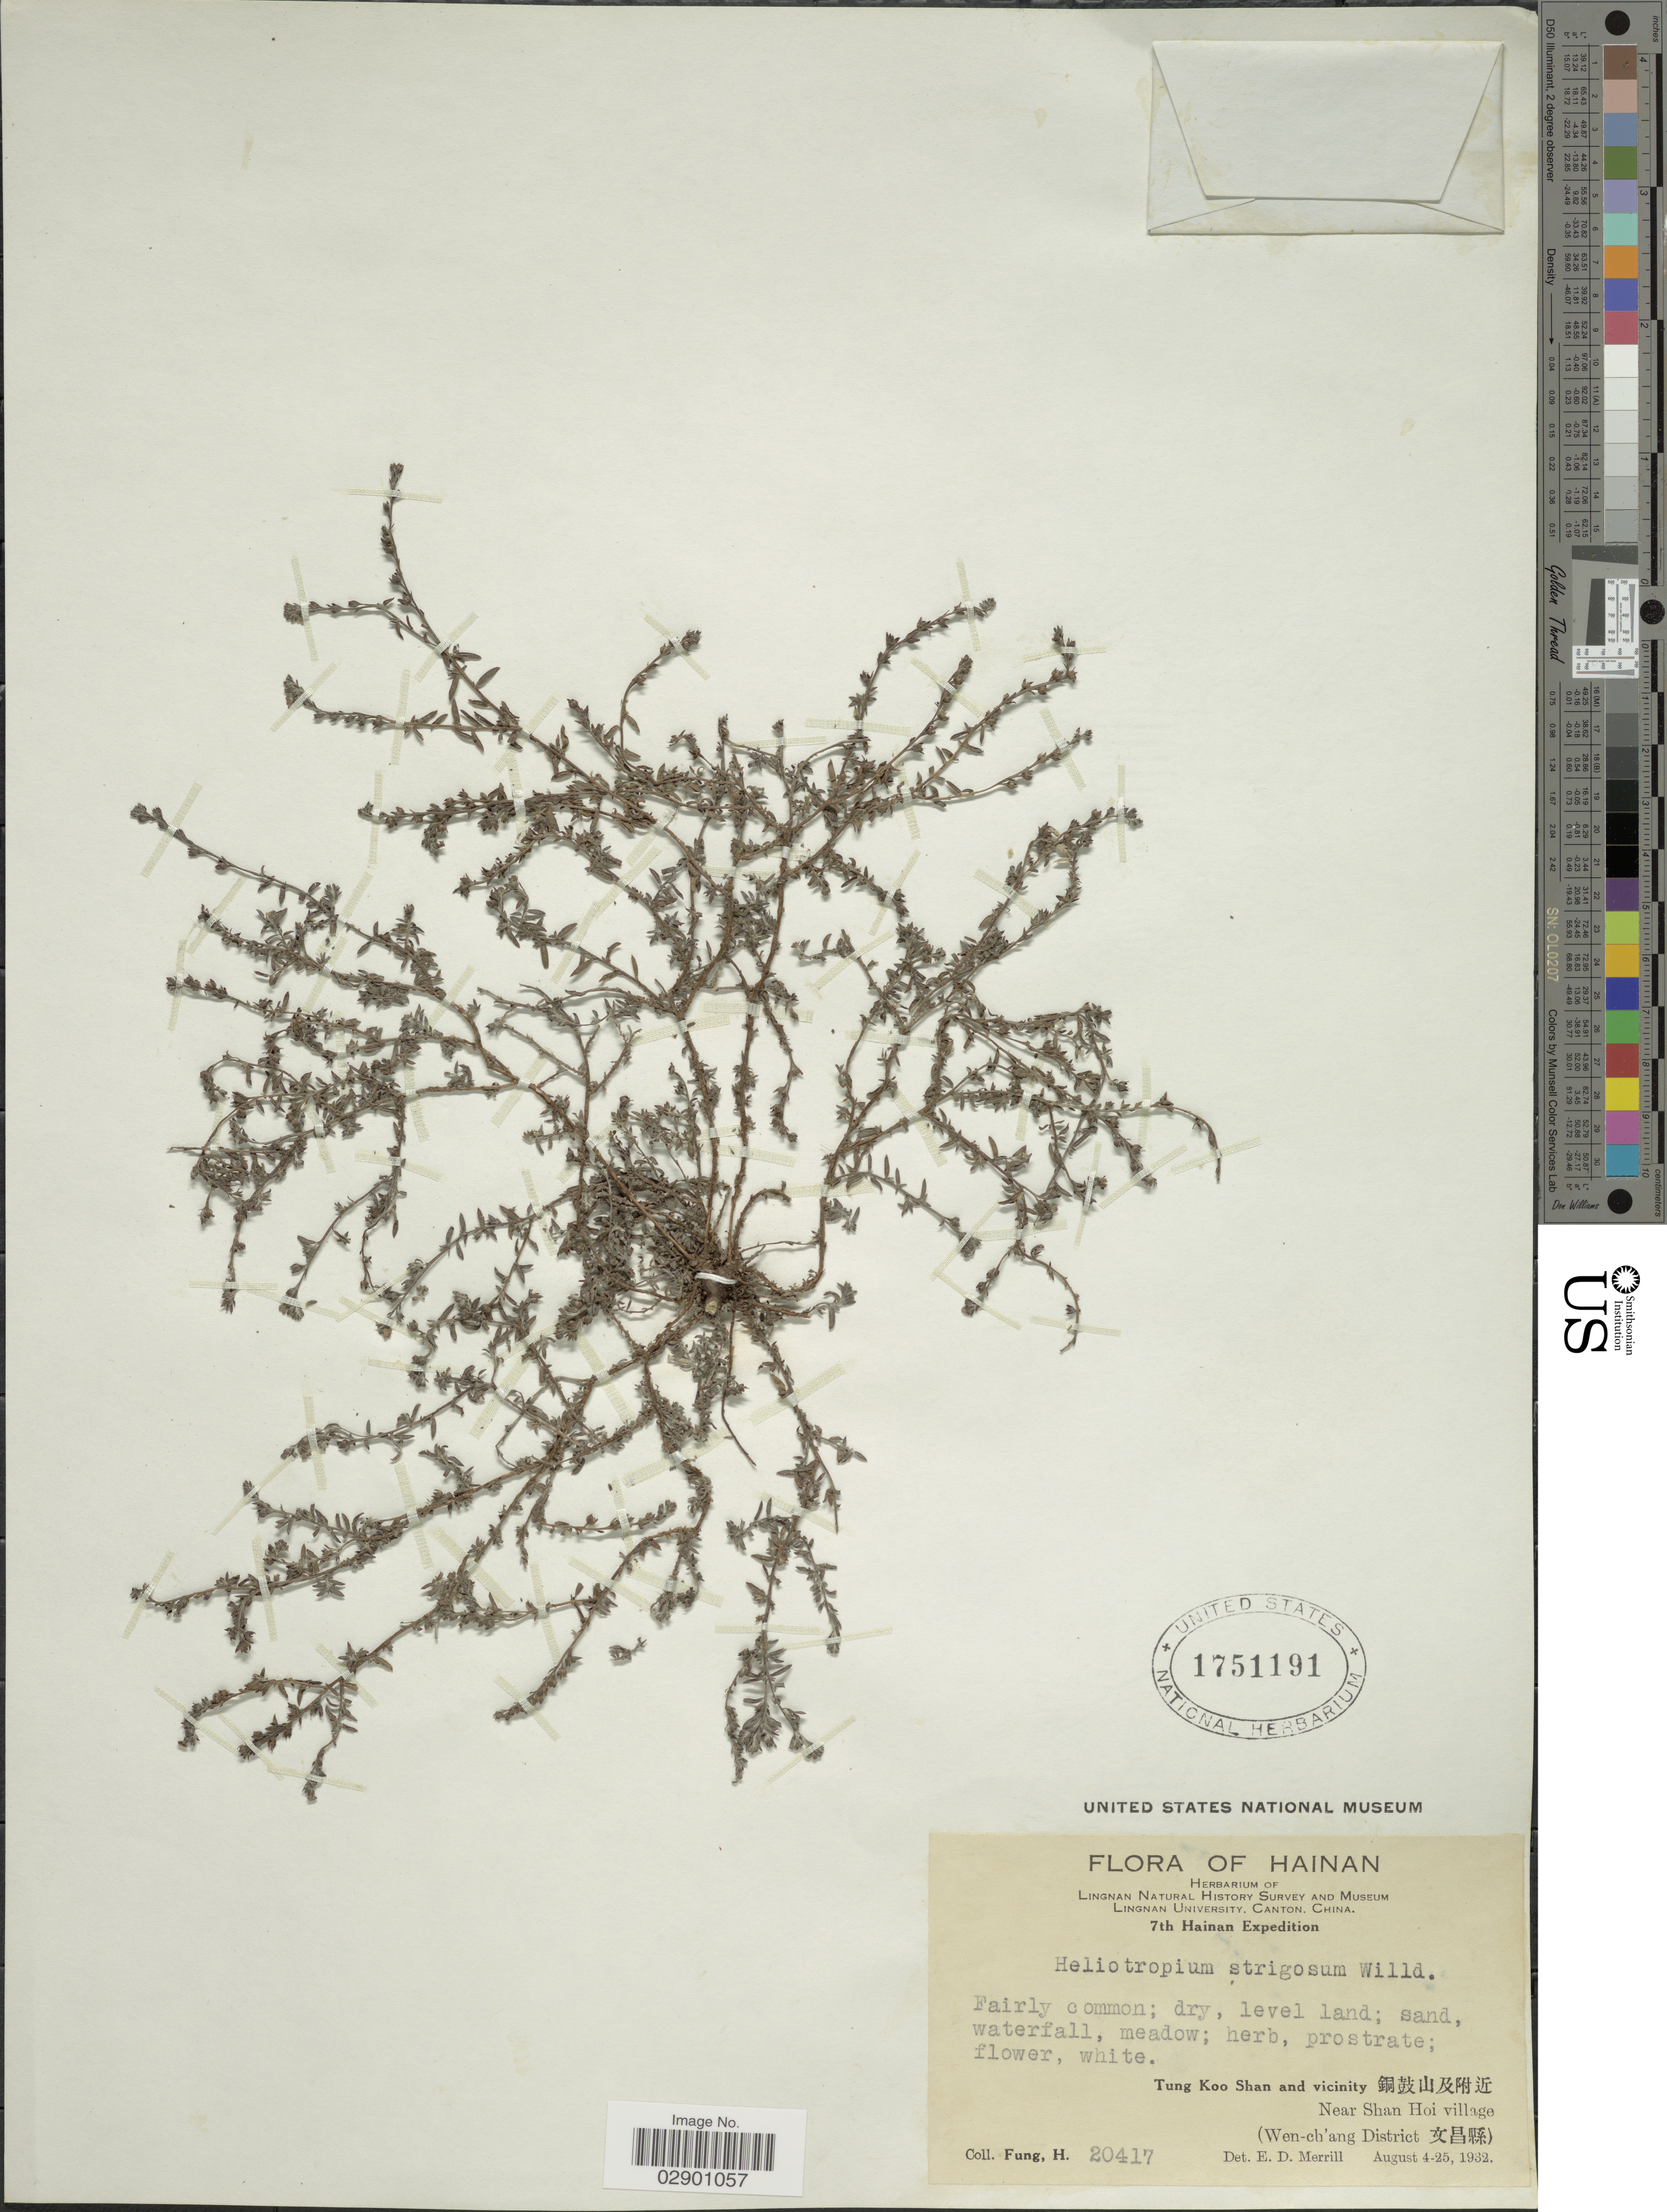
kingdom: Plantae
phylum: Tracheophyta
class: Magnoliopsida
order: Boraginales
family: Heliotropiaceae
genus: Heliotropium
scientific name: Heliotropium marifolium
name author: J. Koenig ex Retz.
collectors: H. Fung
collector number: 20417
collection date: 1932-08-04/1932-08-25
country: China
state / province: Hainan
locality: Tung Koo Shan and vicinity. Near Shan Hoi village. (Wen-ch'ang District).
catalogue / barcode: US 1751191